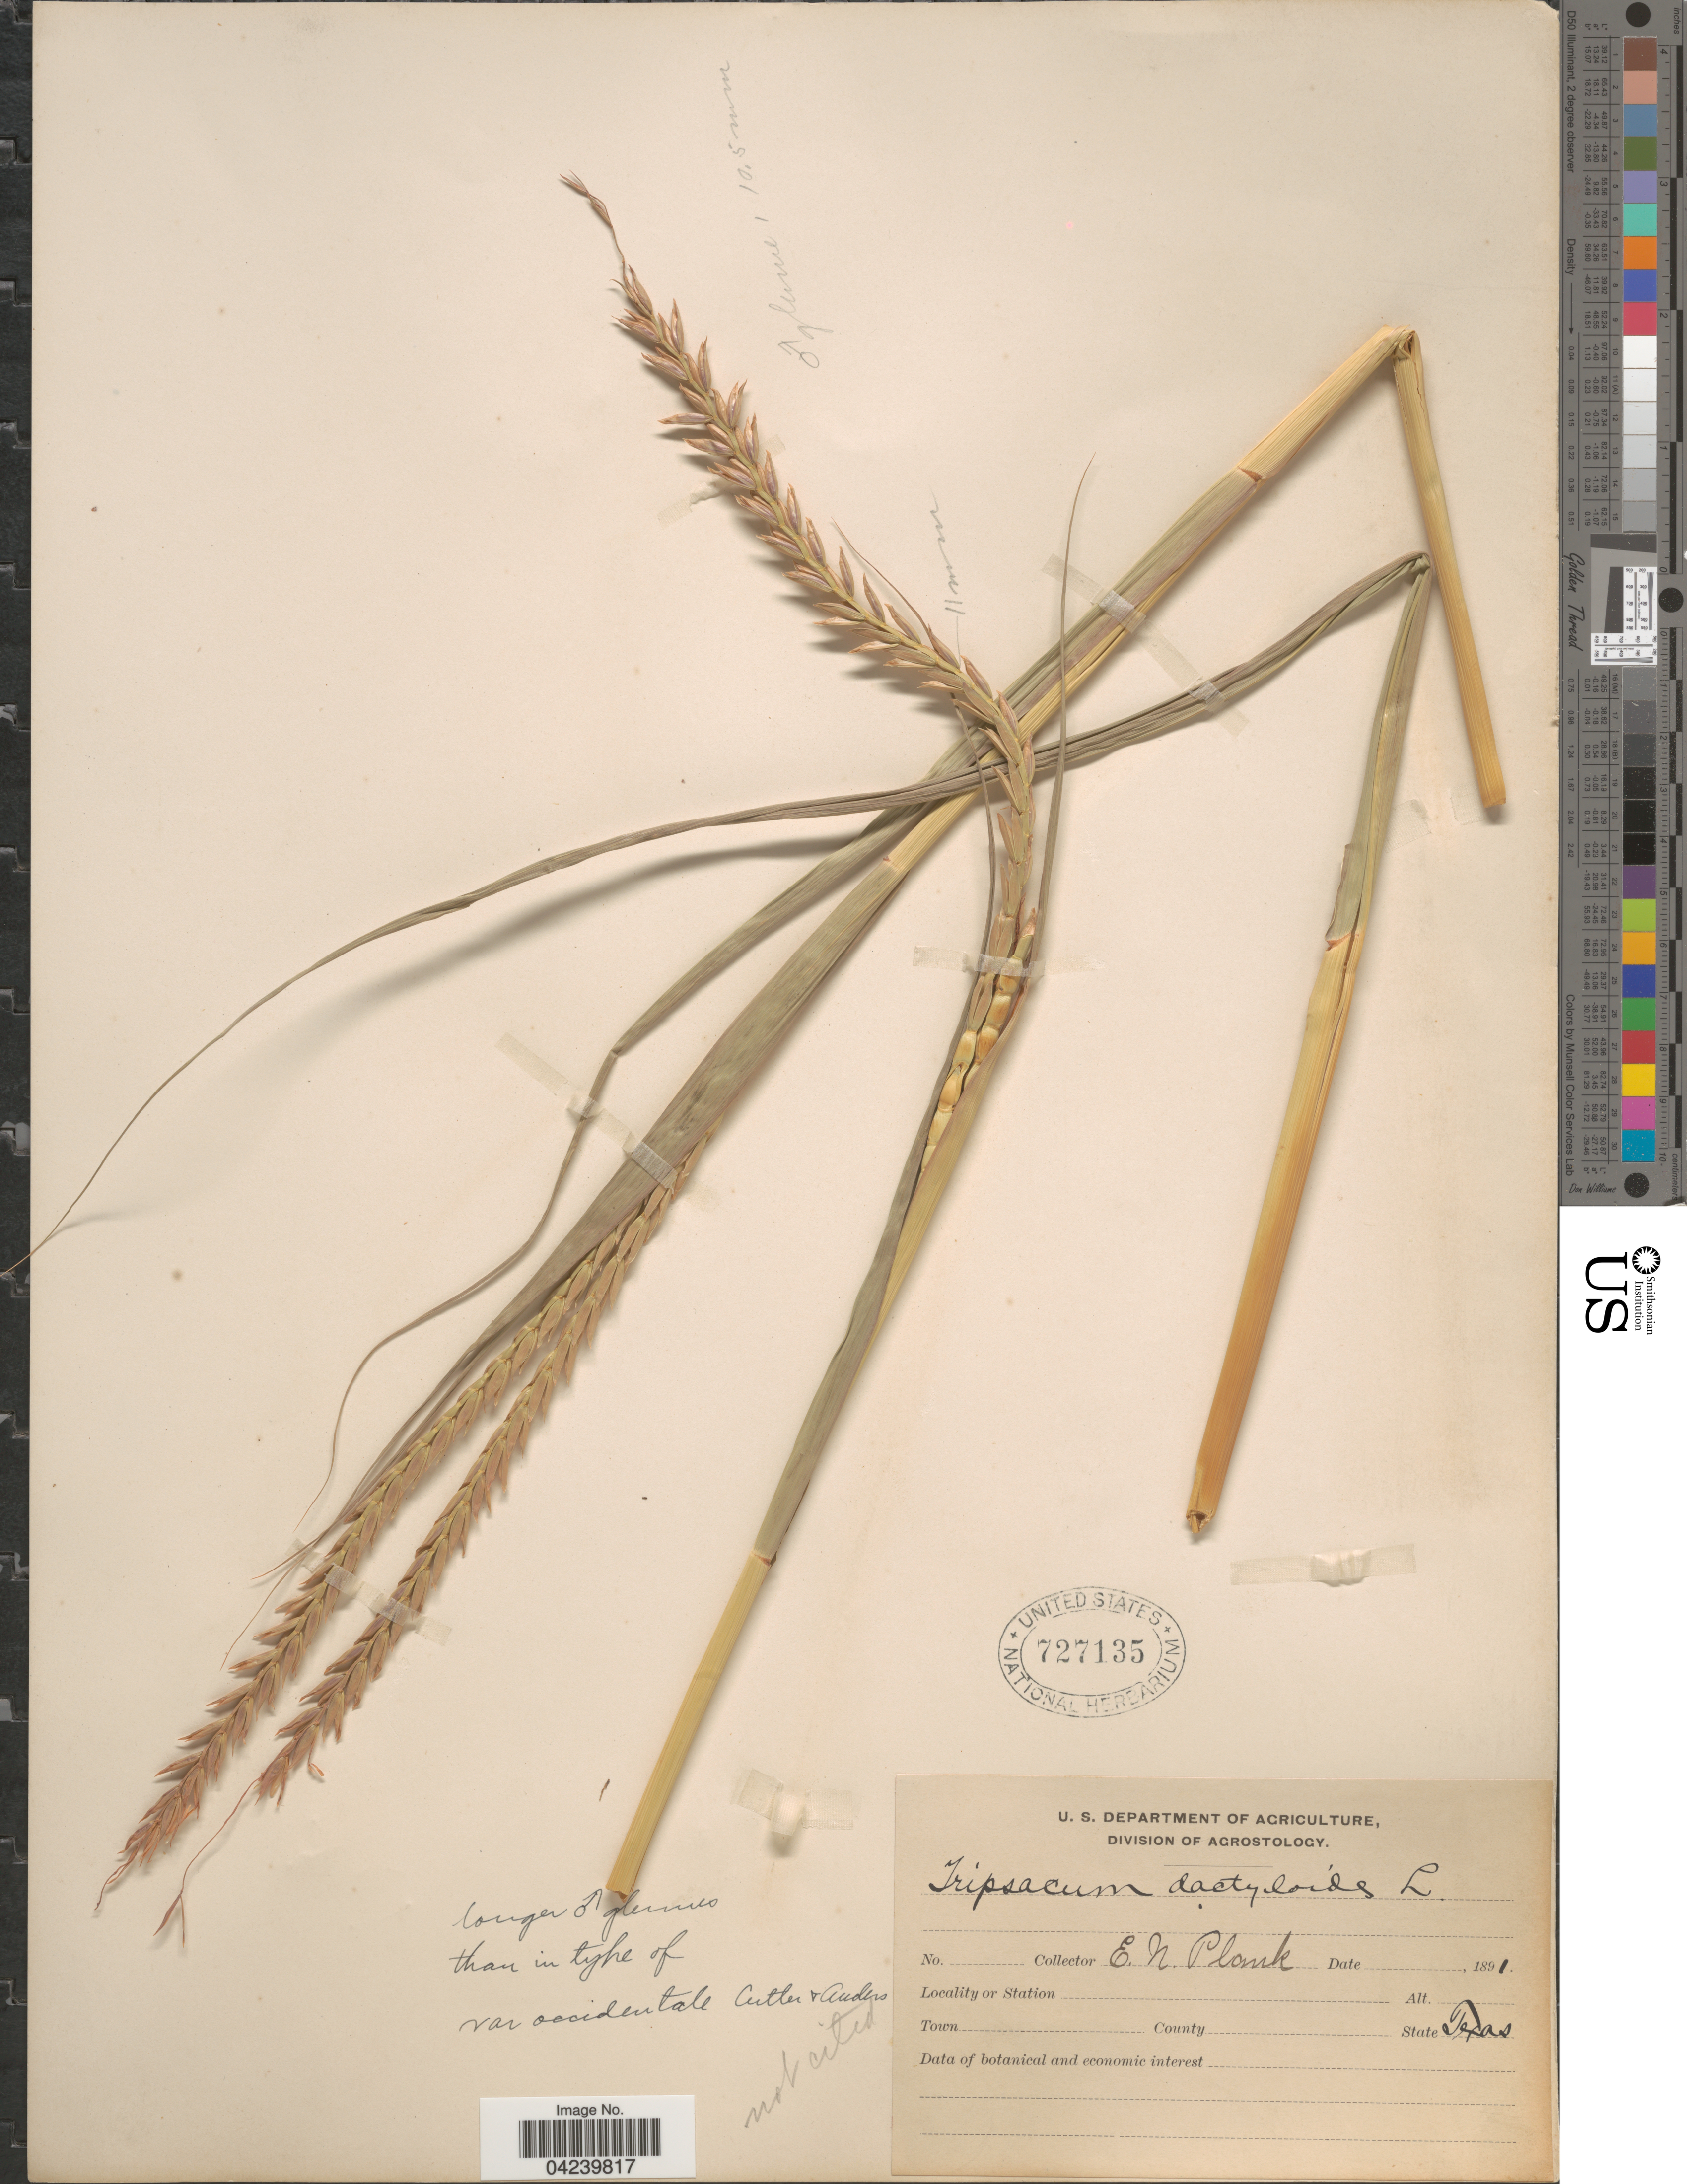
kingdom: Plantae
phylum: Tracheophyta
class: Liliopsida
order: Poales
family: Poaceae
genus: Tripsacum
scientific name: Tripsacum dactyloides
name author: (L.) L.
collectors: E. Plank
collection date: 1891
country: United States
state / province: Texas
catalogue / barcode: US 727135